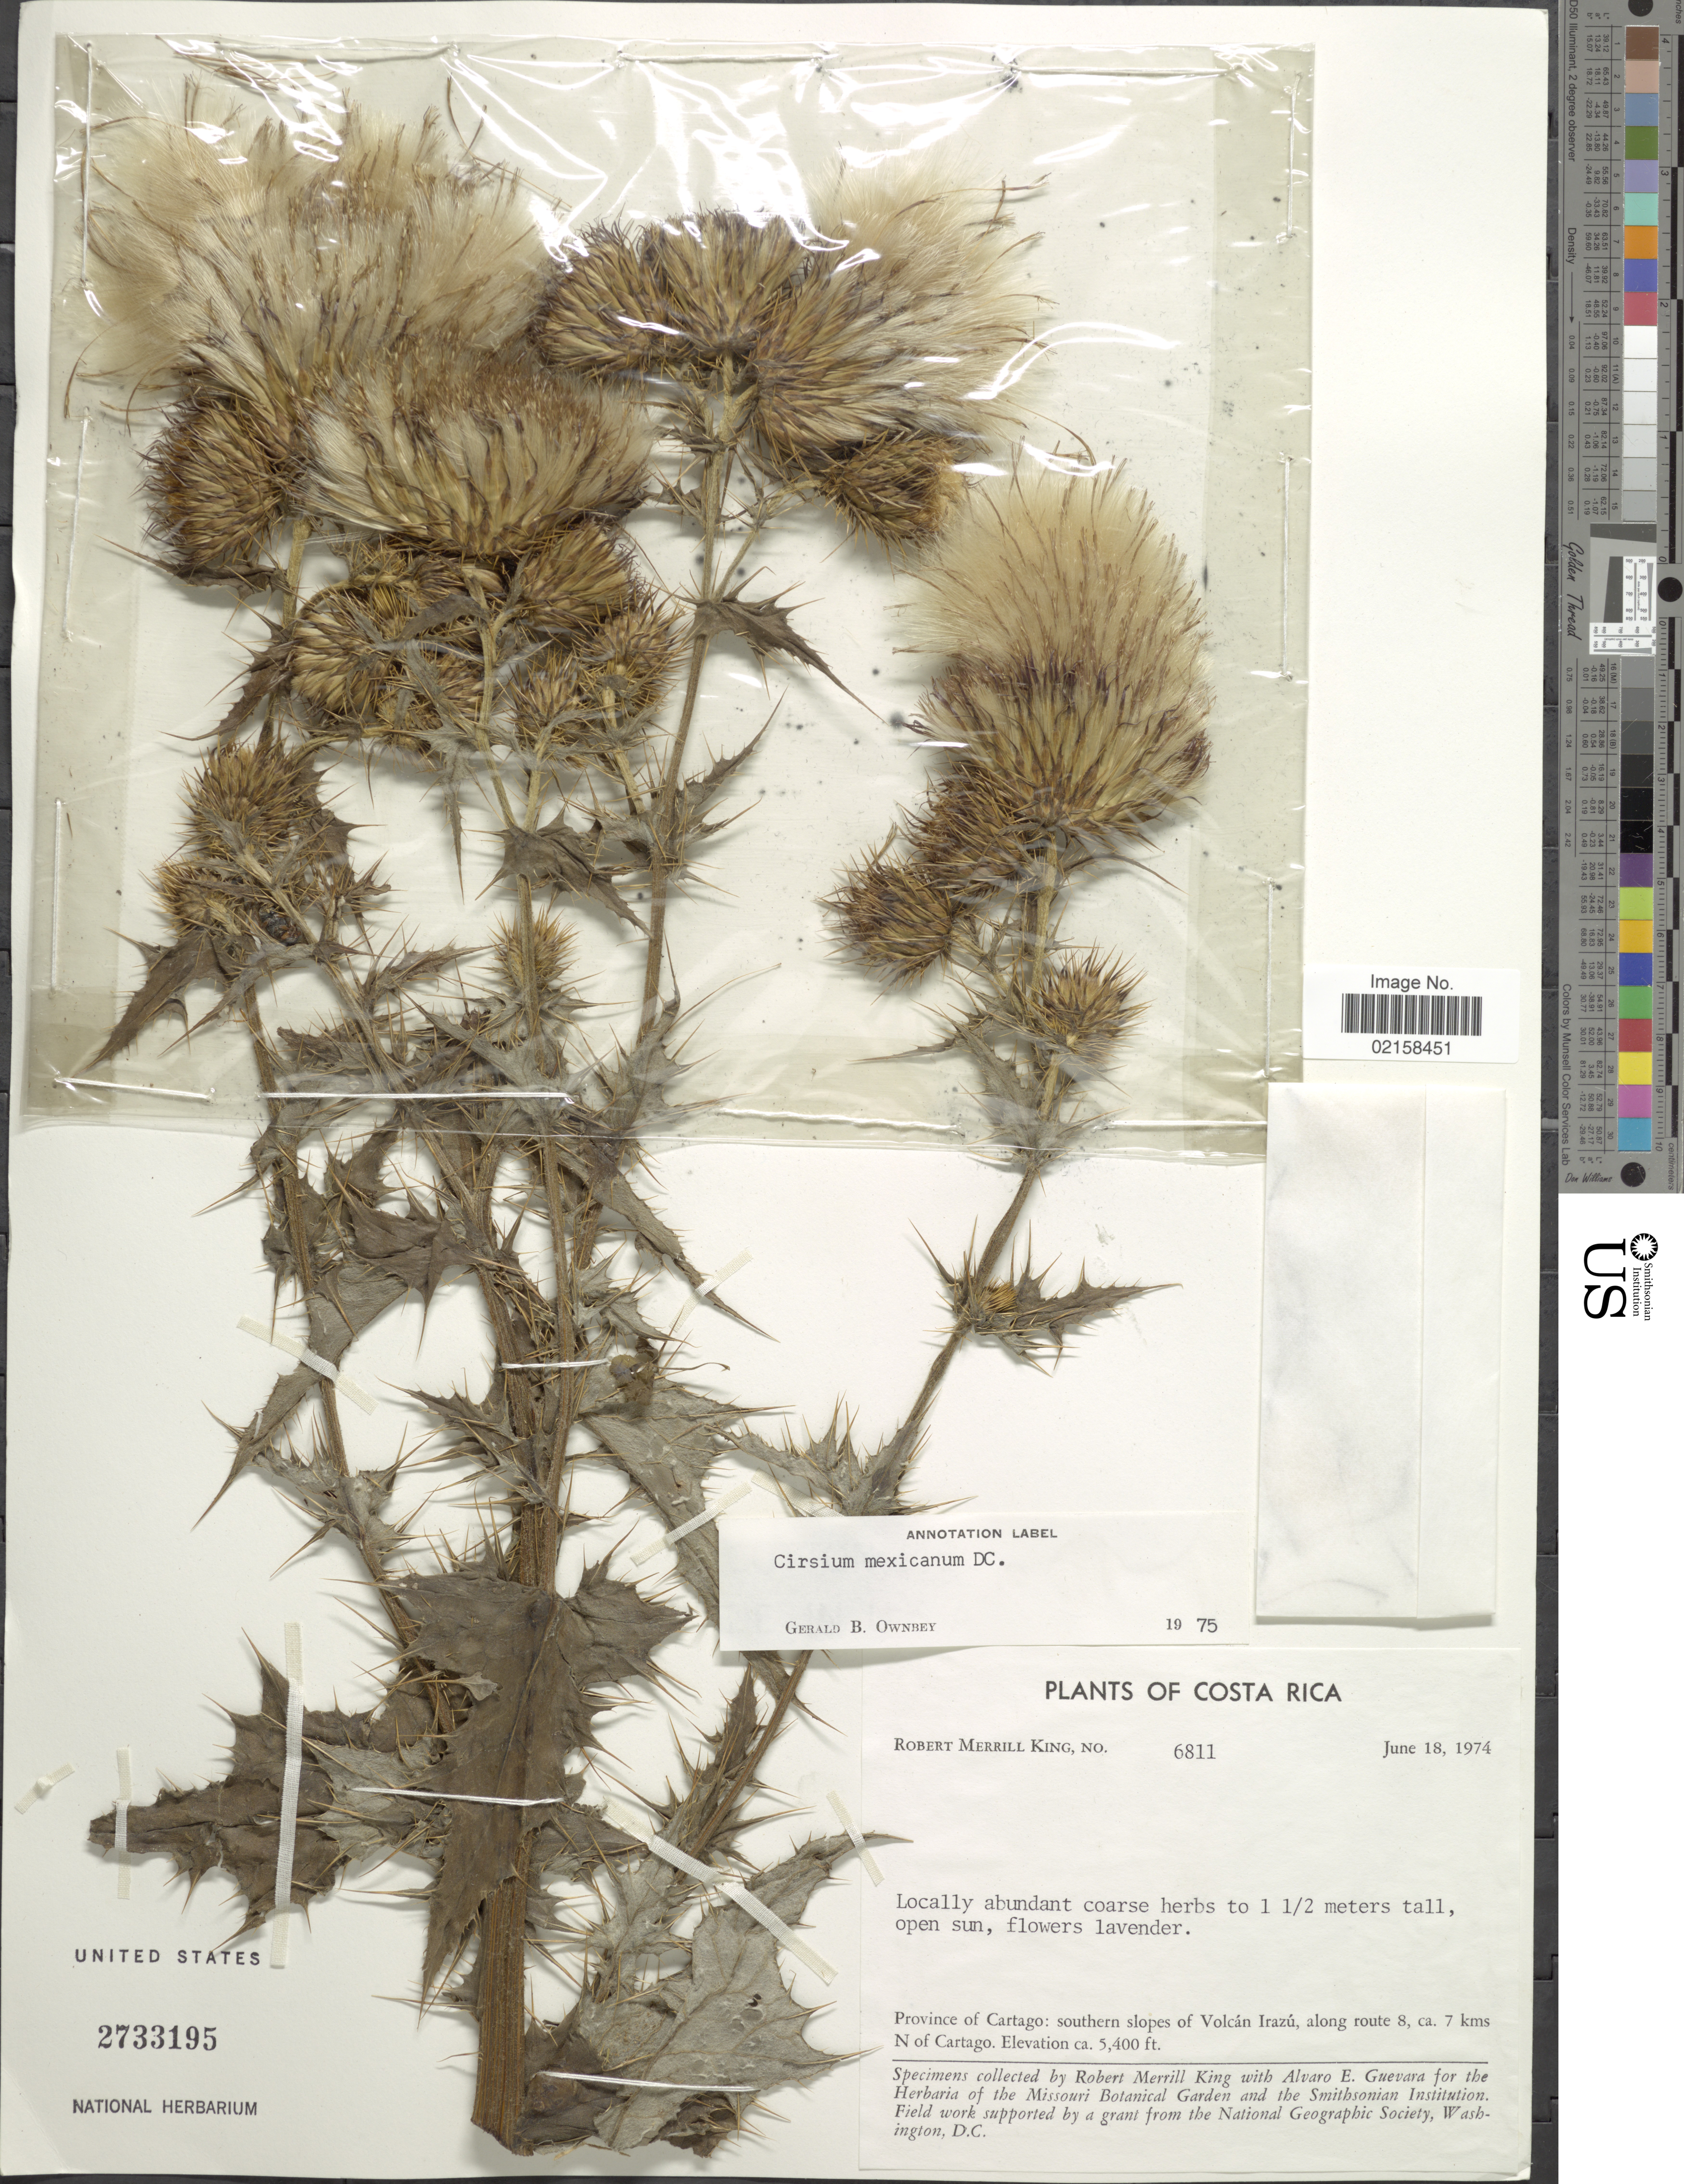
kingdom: Plantae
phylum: Tracheophyta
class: Magnoliopsida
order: Asterales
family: Asteraceae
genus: Cirsium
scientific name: Cirsium mexicanum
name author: DC.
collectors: R. M. King & A. E. Guevara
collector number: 6811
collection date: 1974-06-18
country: Costa Rica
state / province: Cartago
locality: Southern slopes of Volcan Irazu, along route 8, ca. 7 kms N of Cartago.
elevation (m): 1646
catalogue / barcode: US 2733195